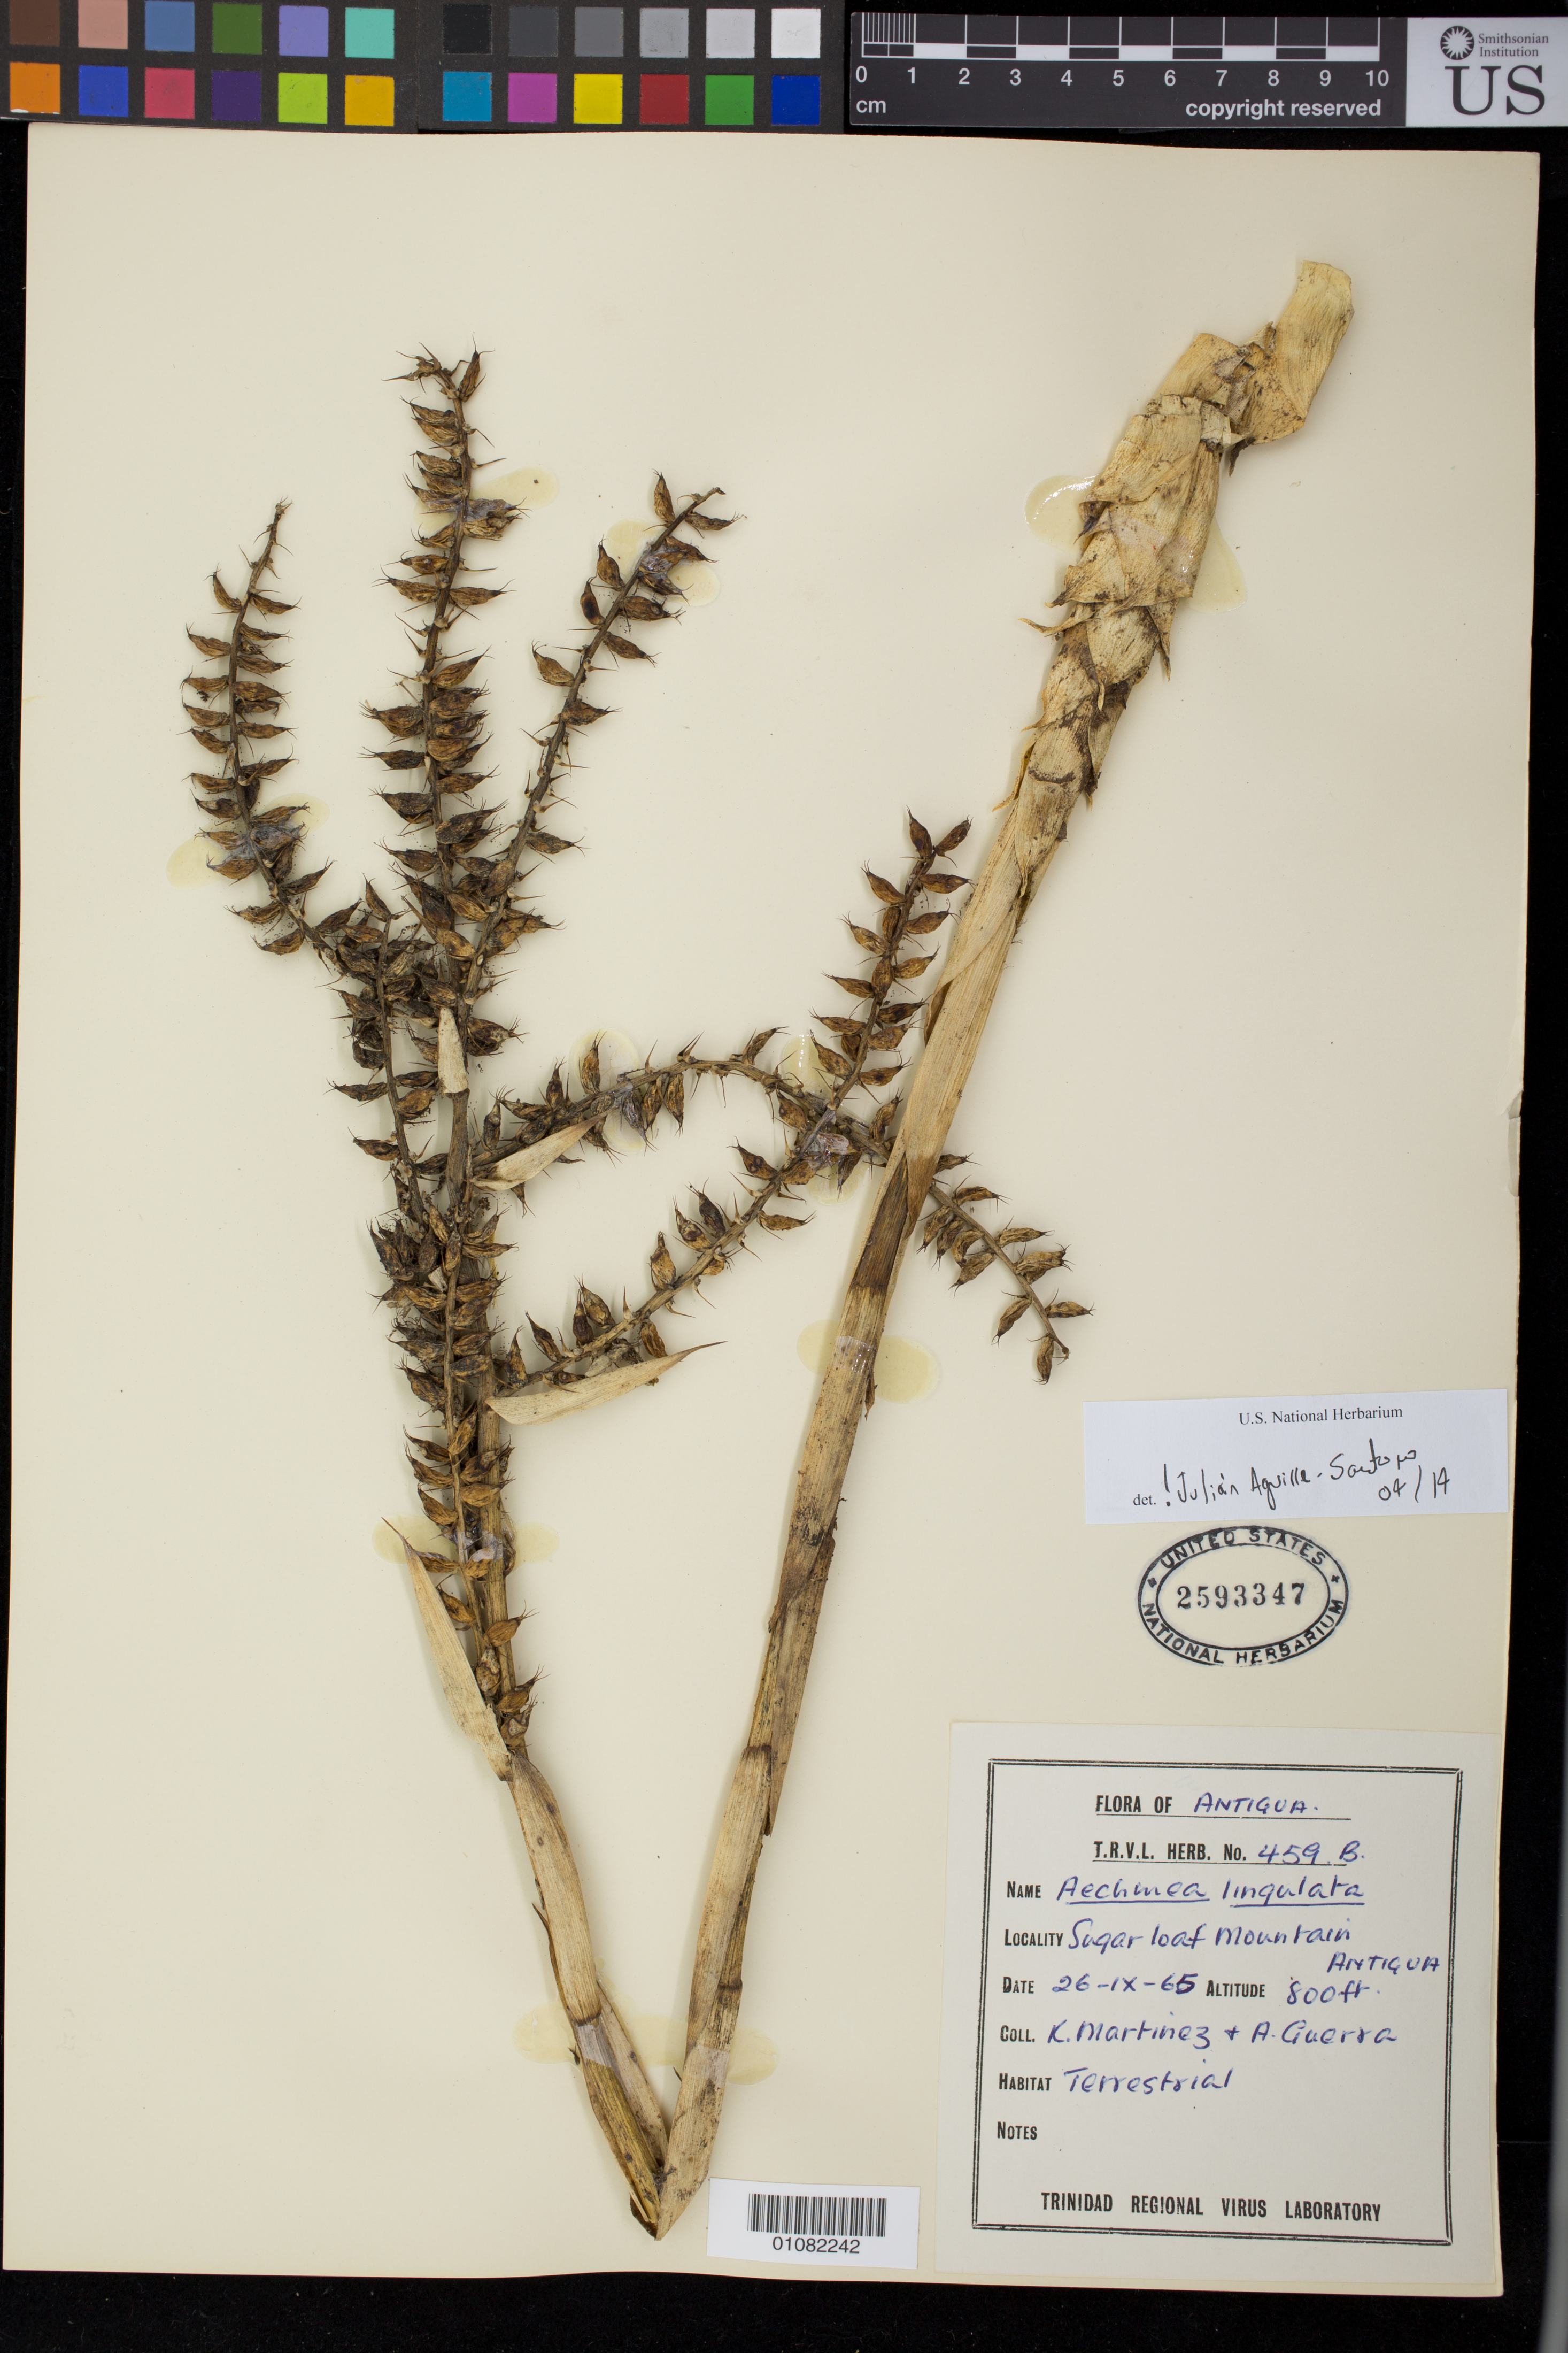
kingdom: Plantae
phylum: Tracheophyta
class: Liliopsida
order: Poales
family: Bromeliaceae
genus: Wittmackia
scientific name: Wittmackia lingulata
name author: (L.) Mez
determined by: Strong, Mark T., (BOT), Smithsonian Institution - National Museum of Natural History (UNITED STATES)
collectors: R. Martinez & A. Guerra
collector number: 459b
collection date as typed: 26 Sep 1965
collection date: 1965-09-26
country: Antigua and Barbuda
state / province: Saint Paul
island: Antigua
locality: Sugarloaf Mountain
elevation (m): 244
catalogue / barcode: US 2593347